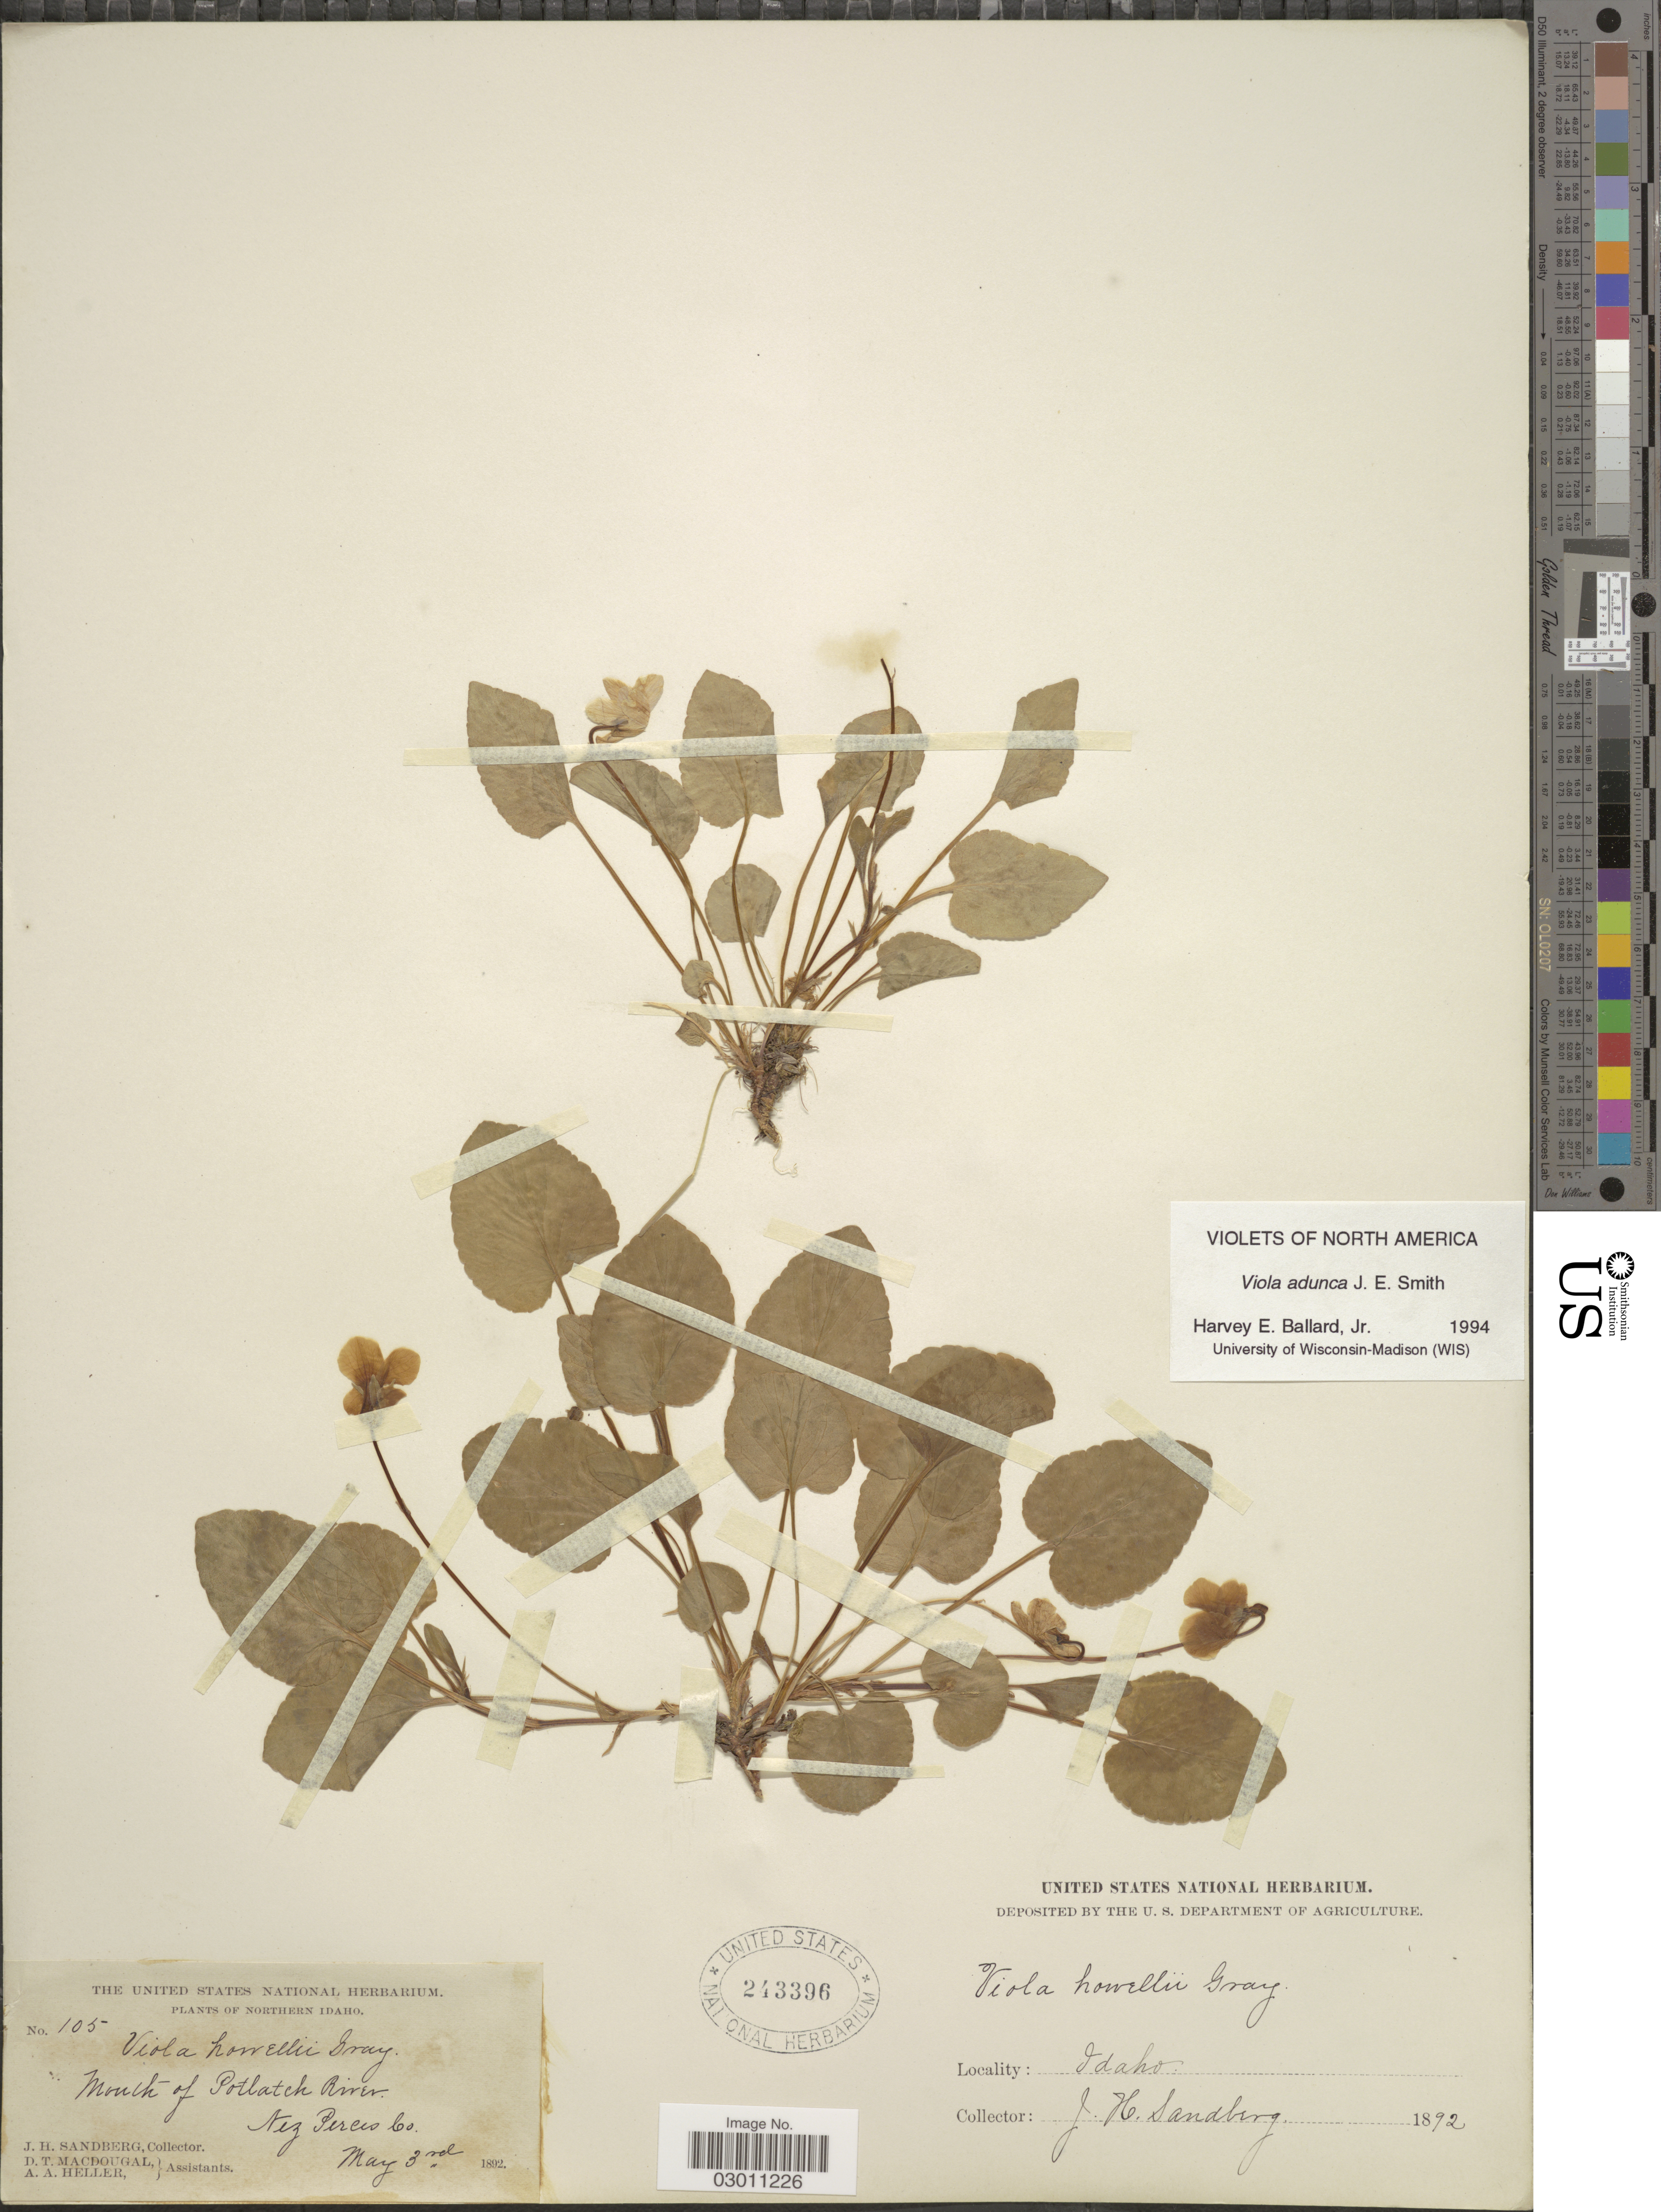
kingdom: Plantae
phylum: Tracheophyta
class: Magnoliopsida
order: Malpighiales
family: Violaceae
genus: Viola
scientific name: Viola adunca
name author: Sm.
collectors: J. H. Sandberg, D. T. MacDougal & A. A. Heller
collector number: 105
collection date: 1892-05-03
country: United States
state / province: Idaho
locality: Northern Idaho. Mouth of Potlatch River. Nez Perces Co.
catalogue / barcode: US 243396